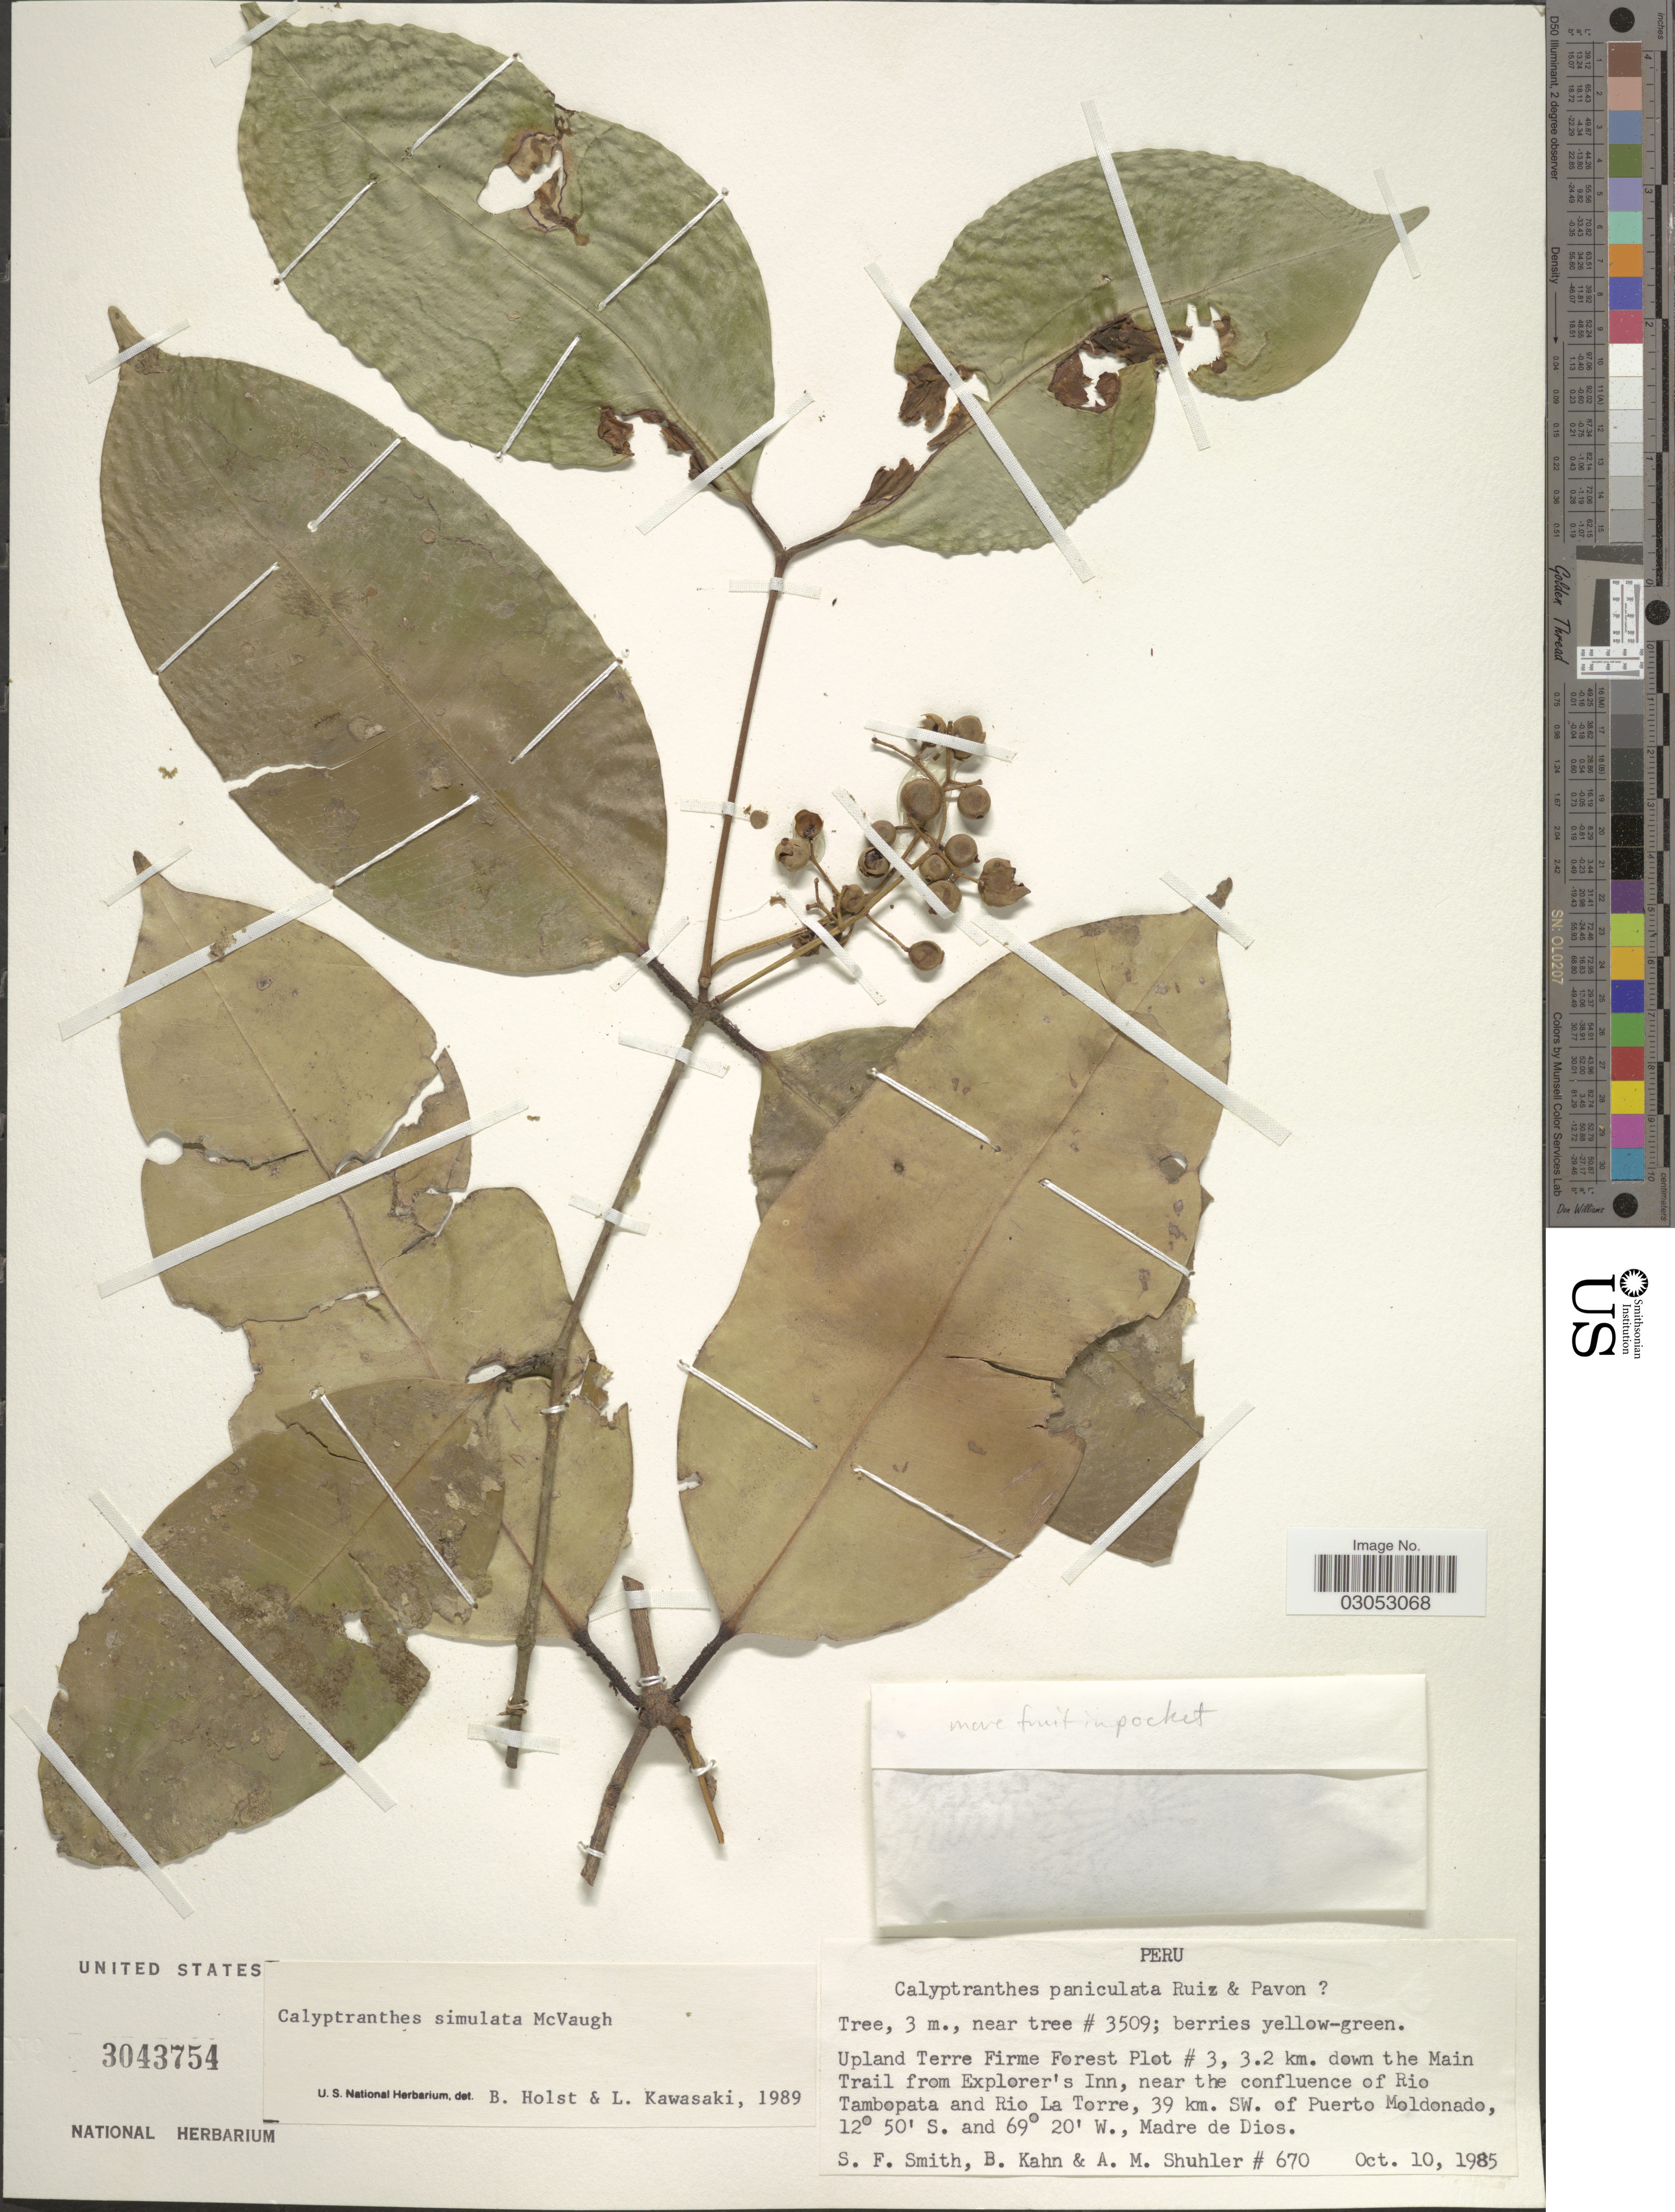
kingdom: Plantae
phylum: Tracheophyta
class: Magnoliopsida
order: Myrtales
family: Myrtaceae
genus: Myrcia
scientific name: Myrcia simulata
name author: (McVaugh) A.R. Lourenço & Parra-Os.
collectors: S.F. Smith, B. Kahn & A. Shuhler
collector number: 670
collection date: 1985-10-10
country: Peru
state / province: Madre de Dios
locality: Upland Terre Firme Forest Plot #3, 3.2 km. down the Main Trail from Explorer's Inn, near the confluence of Rio Tambopata and Rio La Torre, 39 km. SW. of Puerto Moldonado.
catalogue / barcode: US 3043754